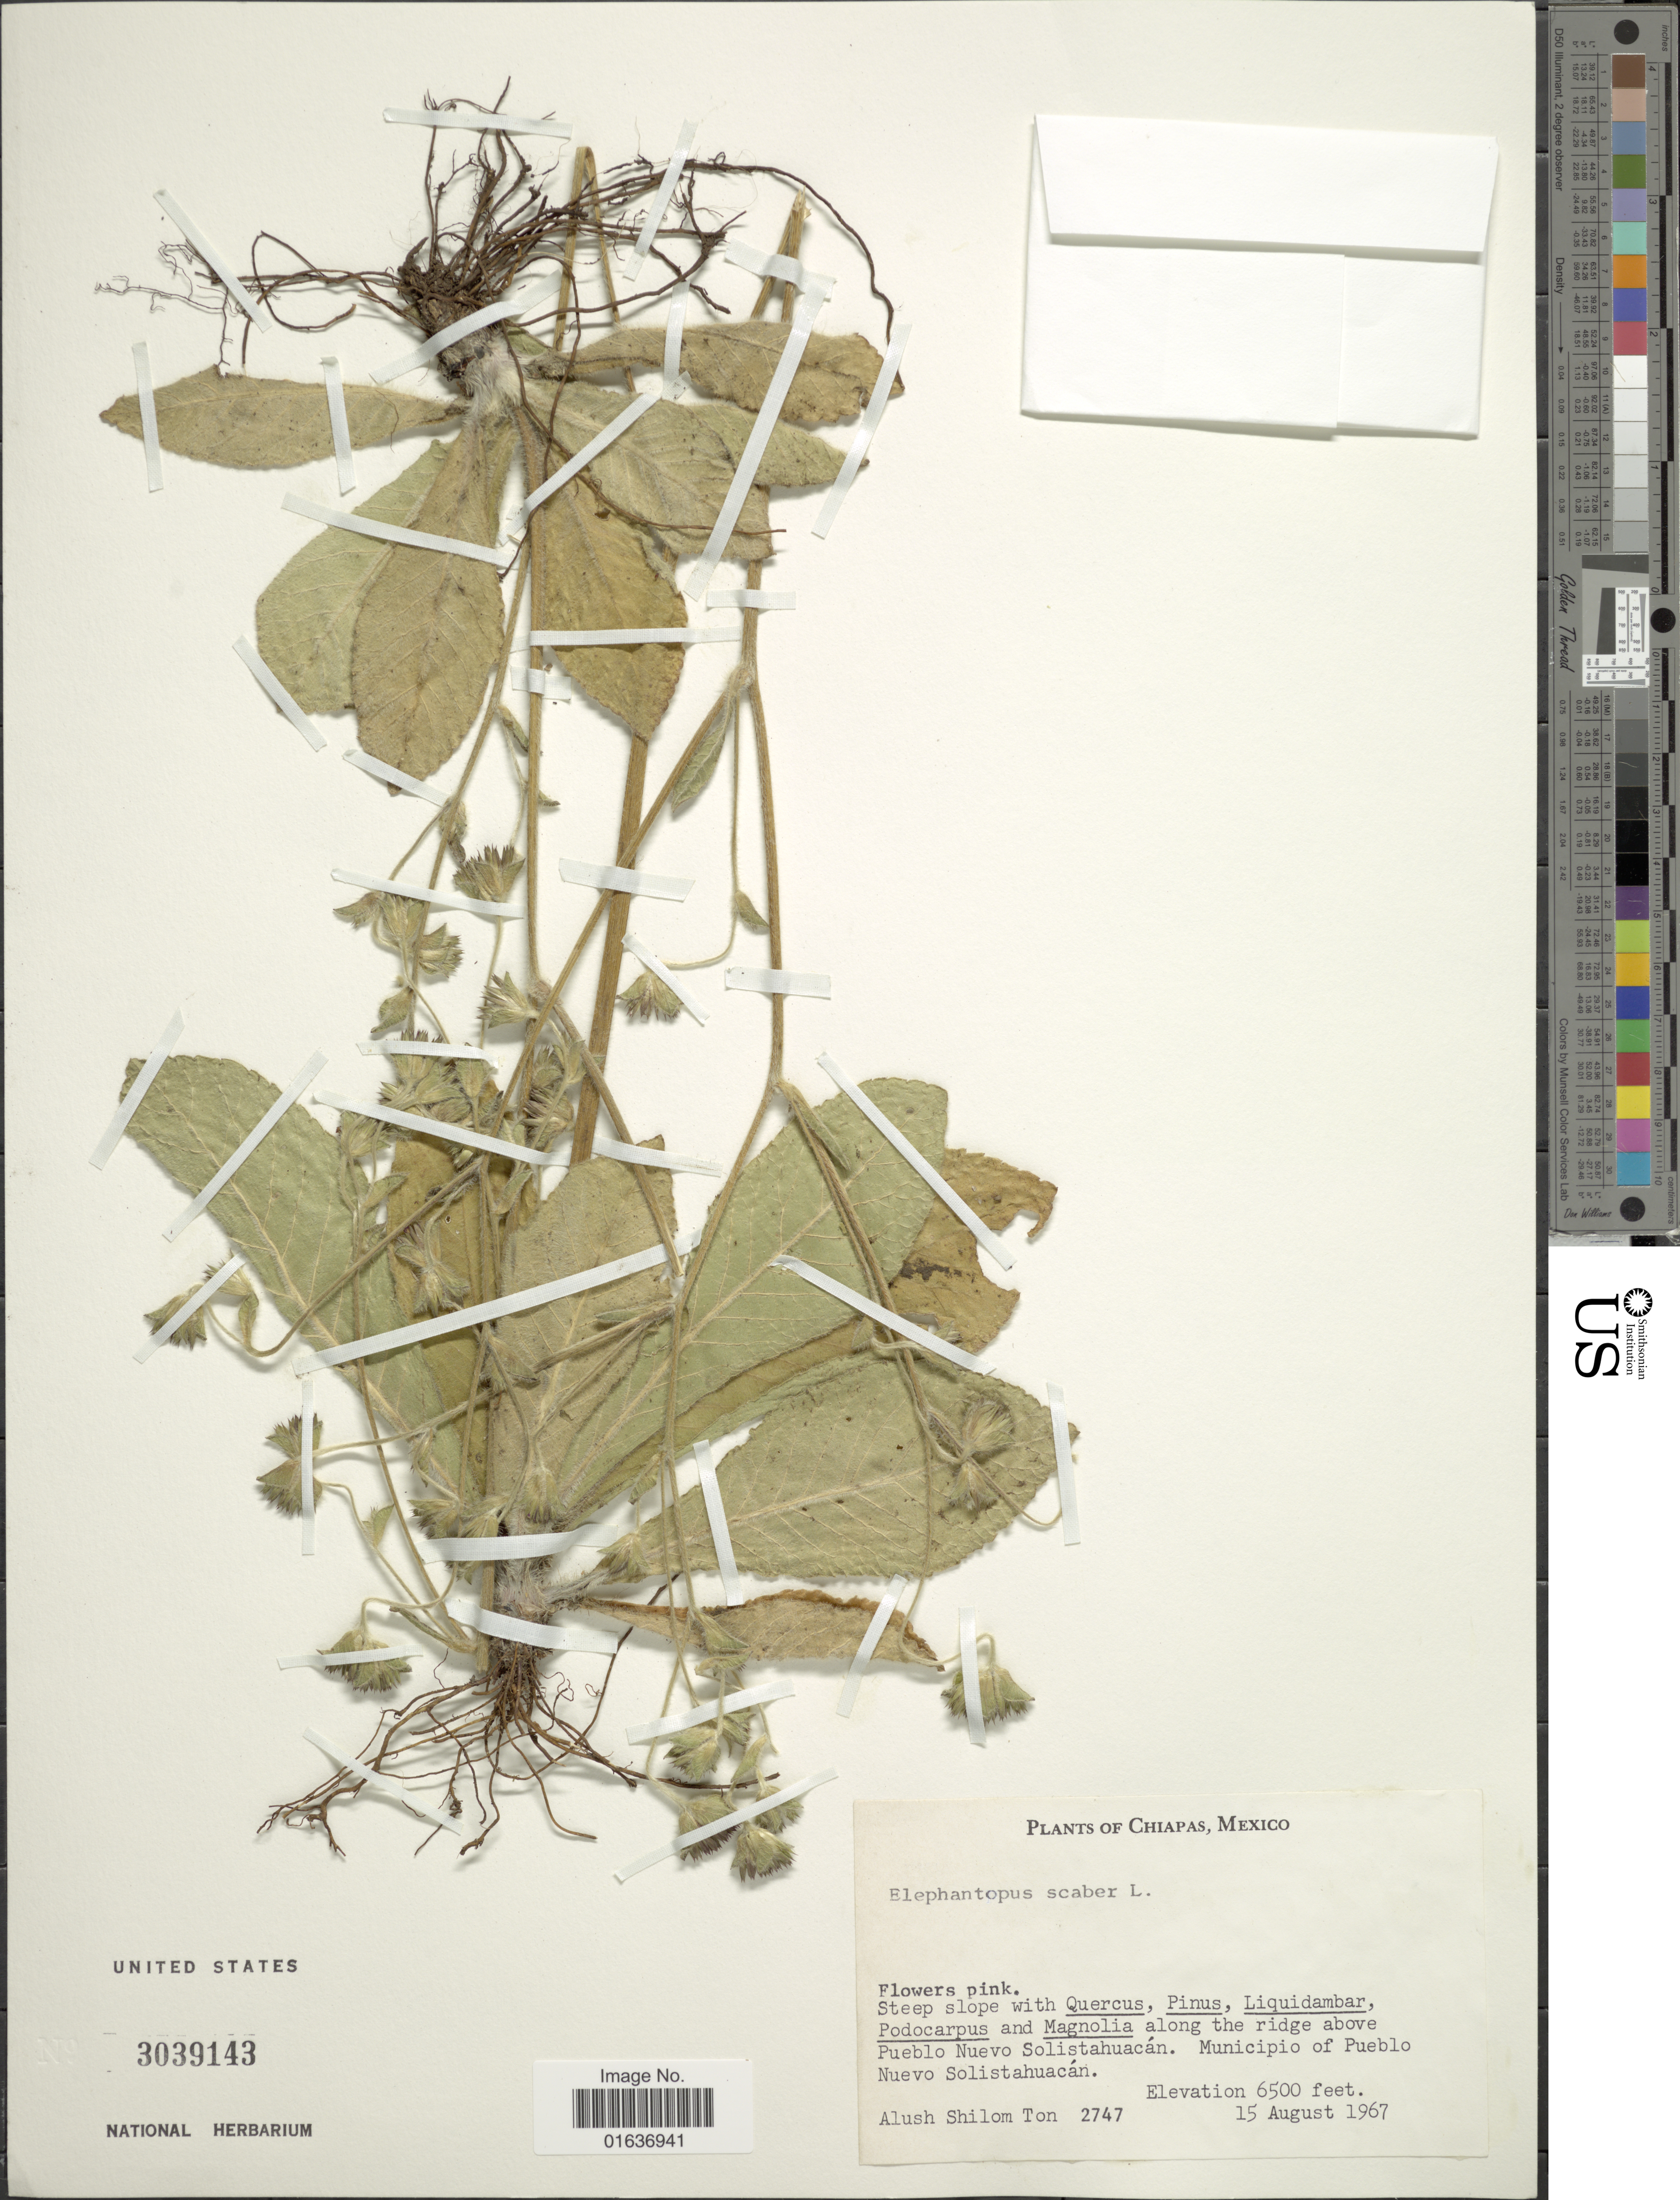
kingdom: Plantae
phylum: Tracheophyta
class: Magnoliopsida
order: Asterales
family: Asteraceae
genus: Elephantopus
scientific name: Elephantopus scaber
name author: L.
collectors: A. S. Ton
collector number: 2747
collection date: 1967-08-15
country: Mexico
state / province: Chiapas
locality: Along the ridge above Pueblo Nuevo Solistahuacán, Municipio of Pueblo Nuevo Solistahuacán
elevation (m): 1981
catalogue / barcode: US 3039143